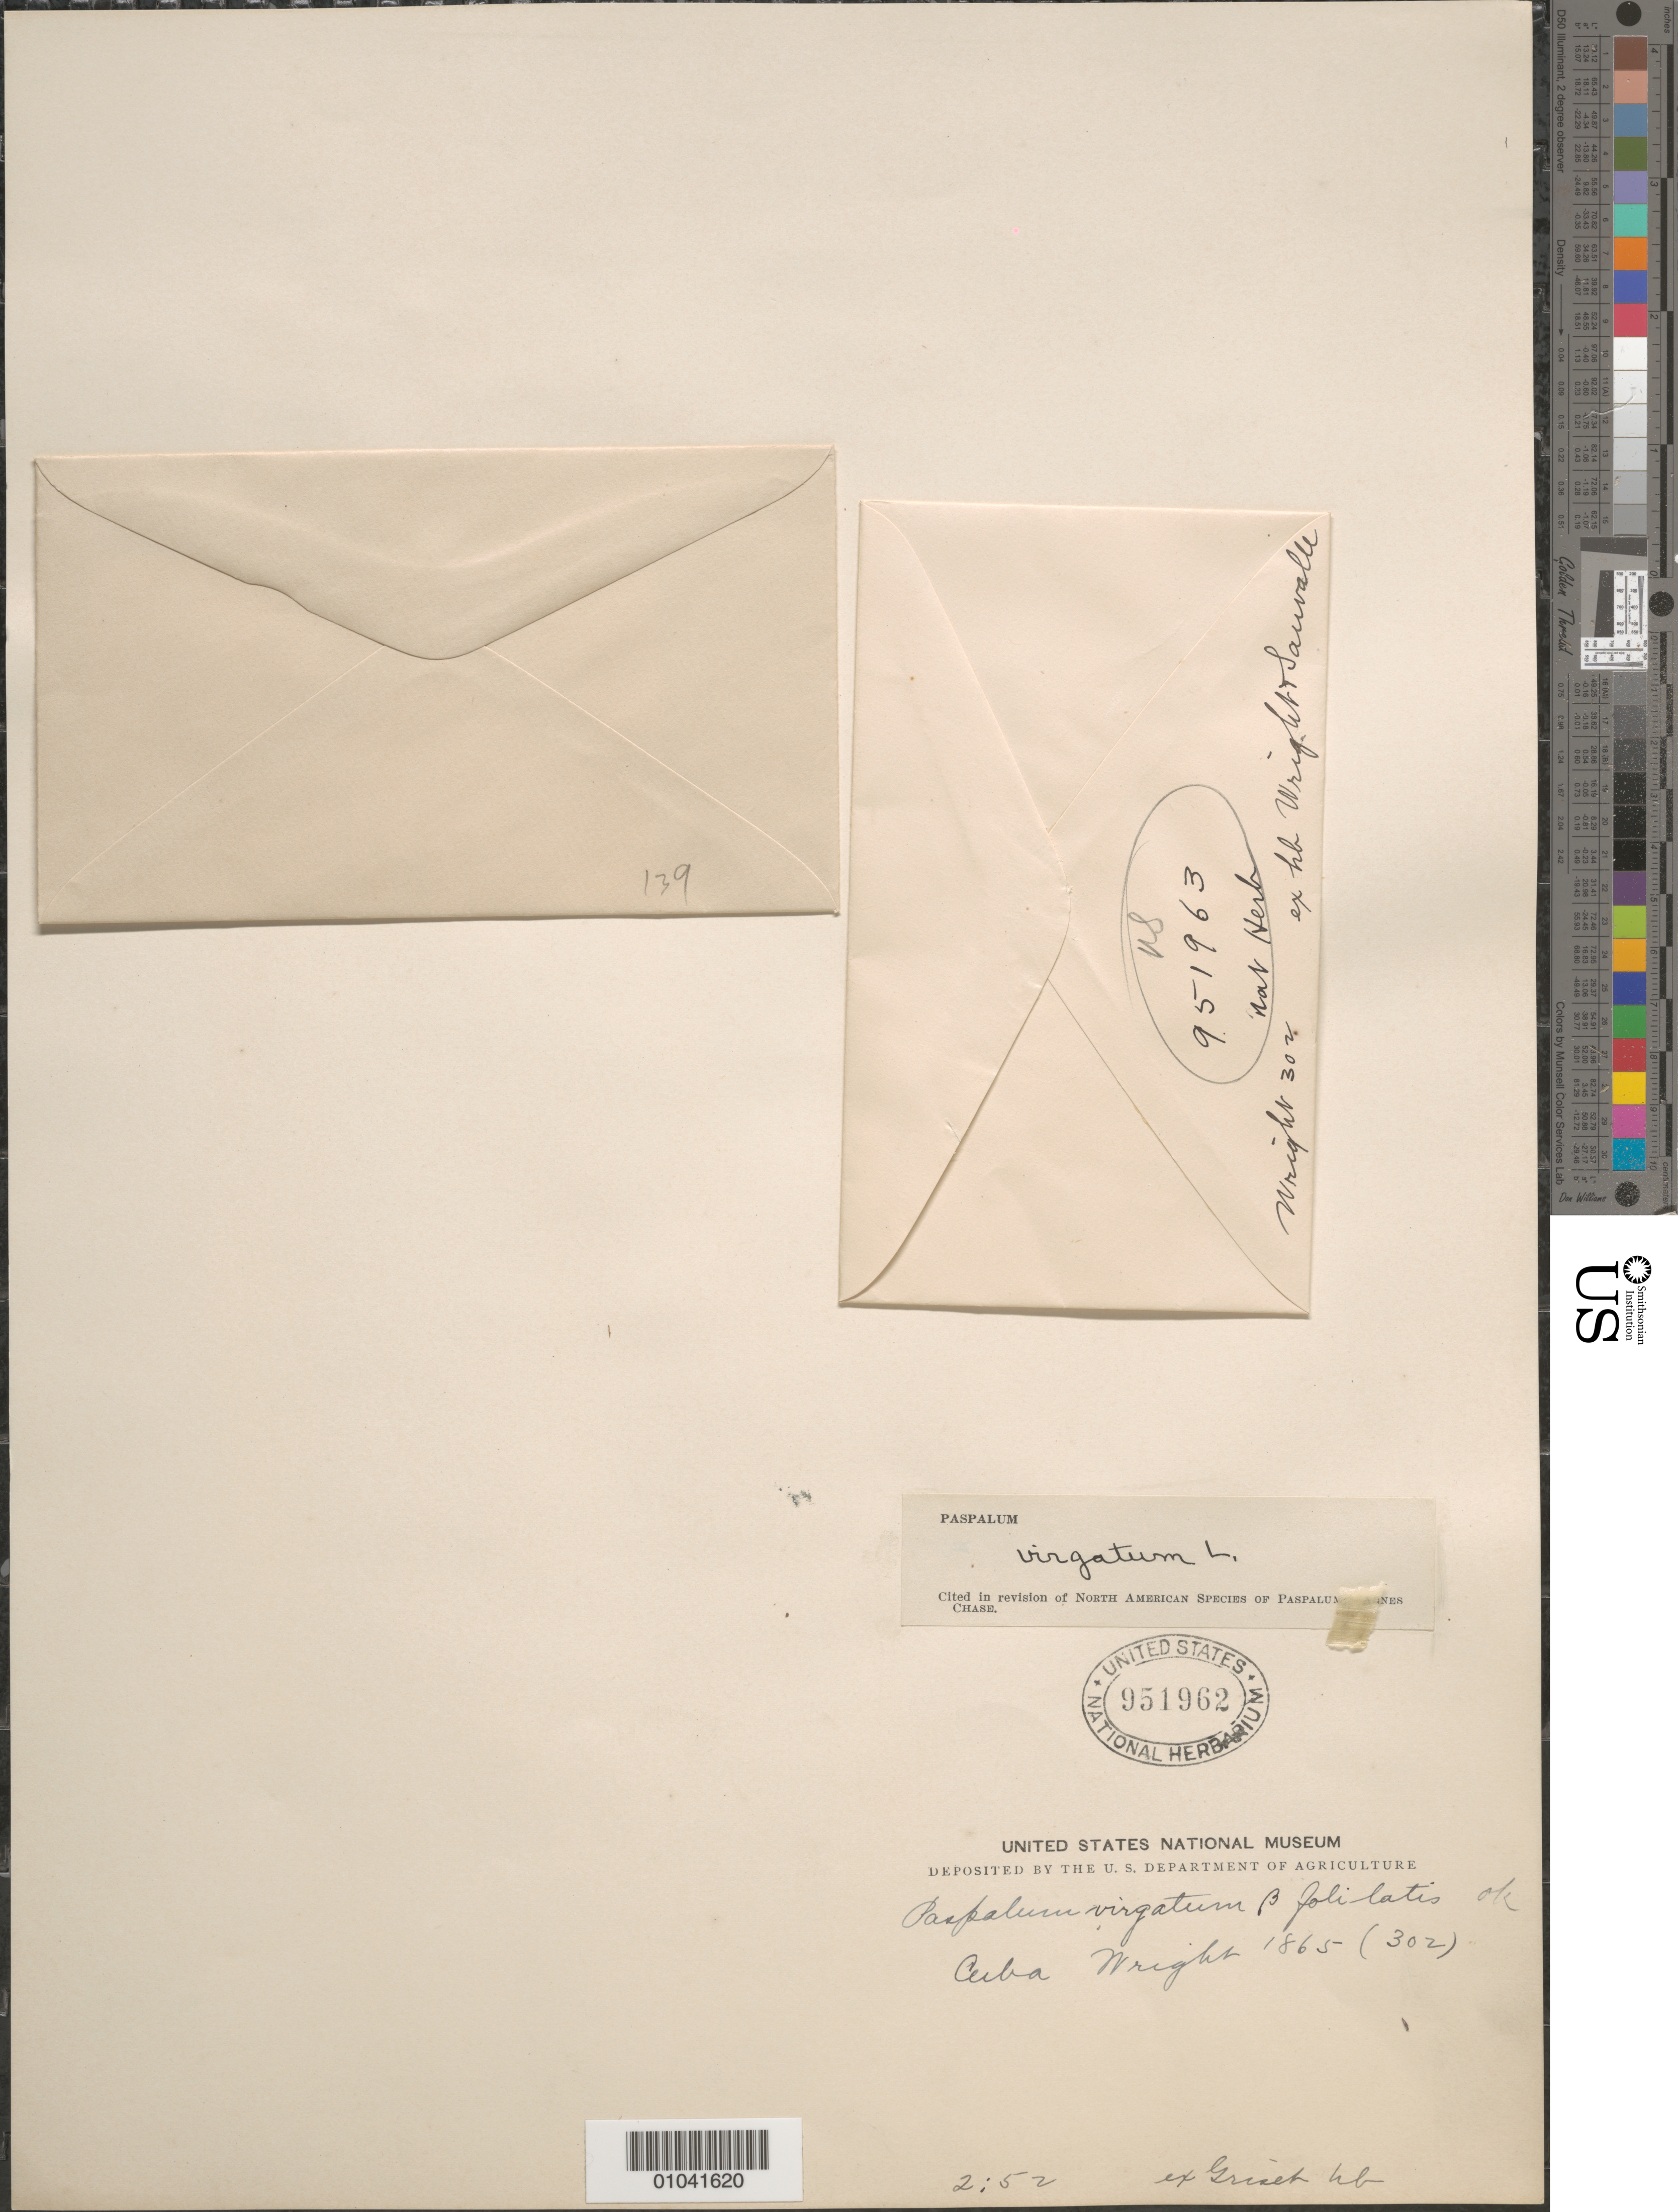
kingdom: Plantae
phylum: Tracheophyta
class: Liliopsida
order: Poales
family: Poaceae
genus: Paspalum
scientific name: Paspalum virgatum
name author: L.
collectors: C. Wright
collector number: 302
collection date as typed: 1865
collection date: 1865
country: Cuba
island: Cuba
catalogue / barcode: US 951963